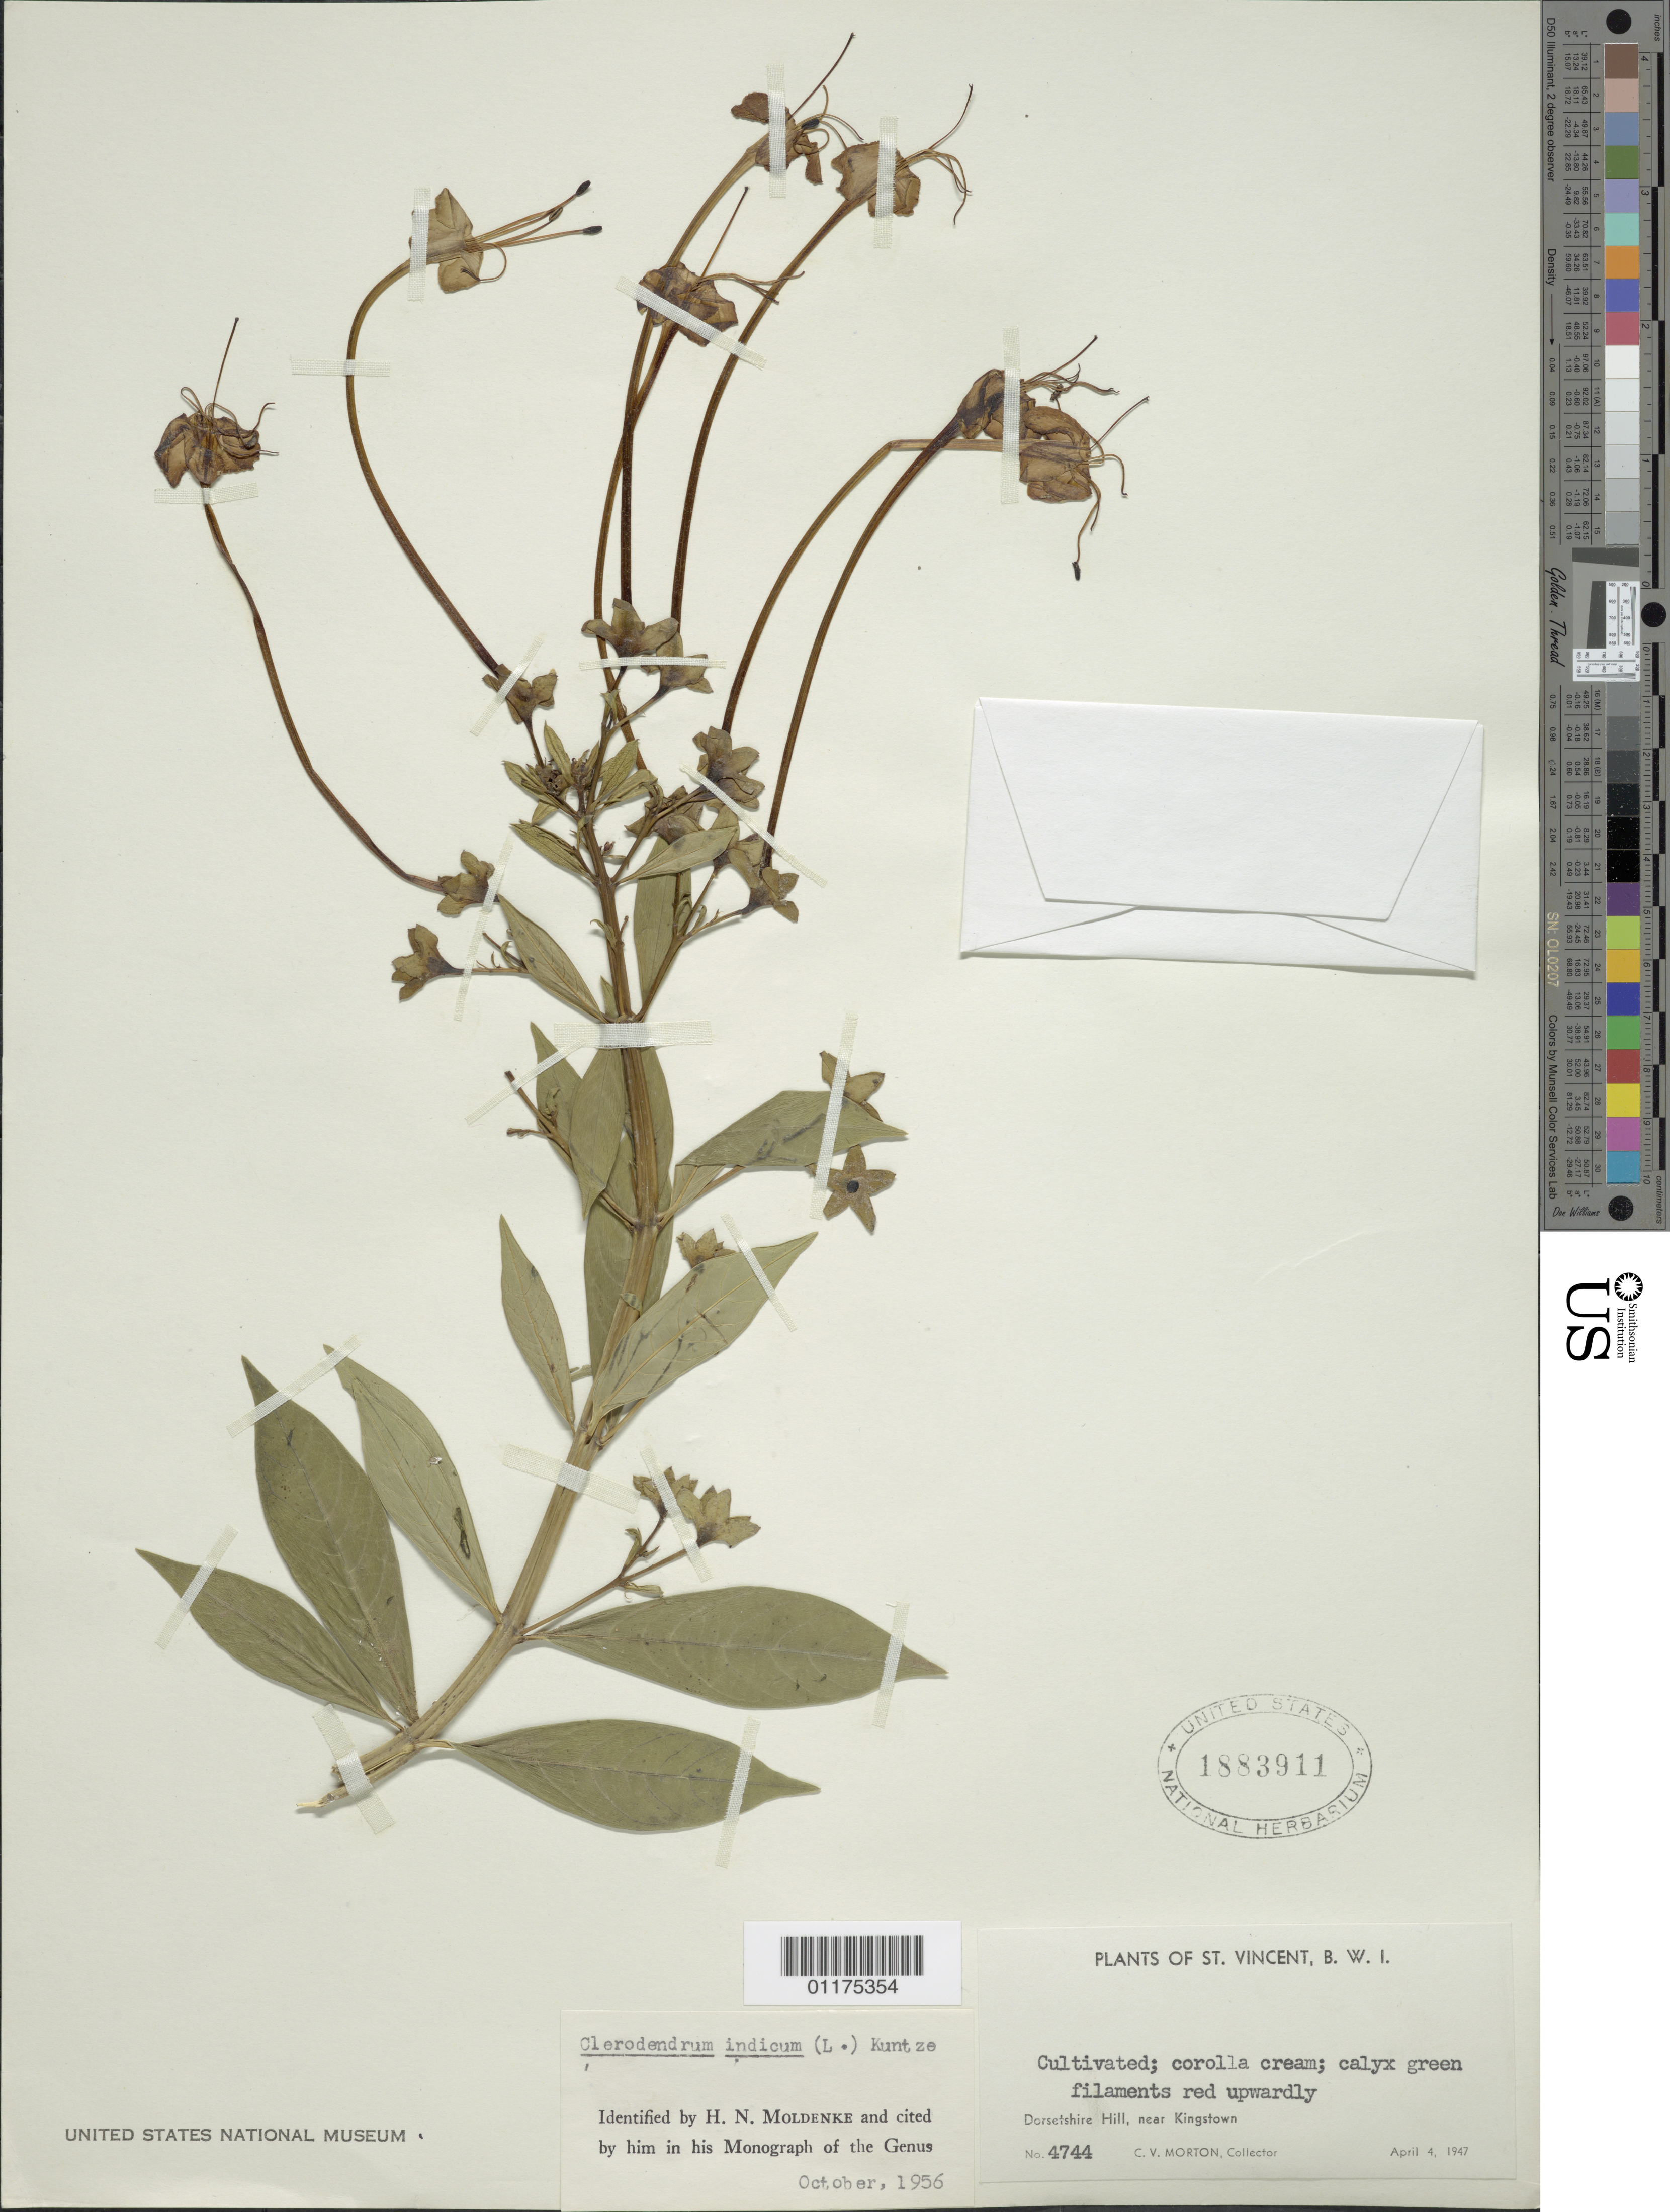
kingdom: Plantae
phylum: Tracheophyta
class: Magnoliopsida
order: Lamiales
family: Lamiaceae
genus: Clerodendrum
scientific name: Clerodendrum indicum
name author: (L.) Kuntze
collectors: C. V. Morton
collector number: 4744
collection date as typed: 04 Apr 1947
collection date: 1947-04-04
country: St. Vincent - Grenadines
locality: Dorsetshire Hill, near Kingstown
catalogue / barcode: US 1883911